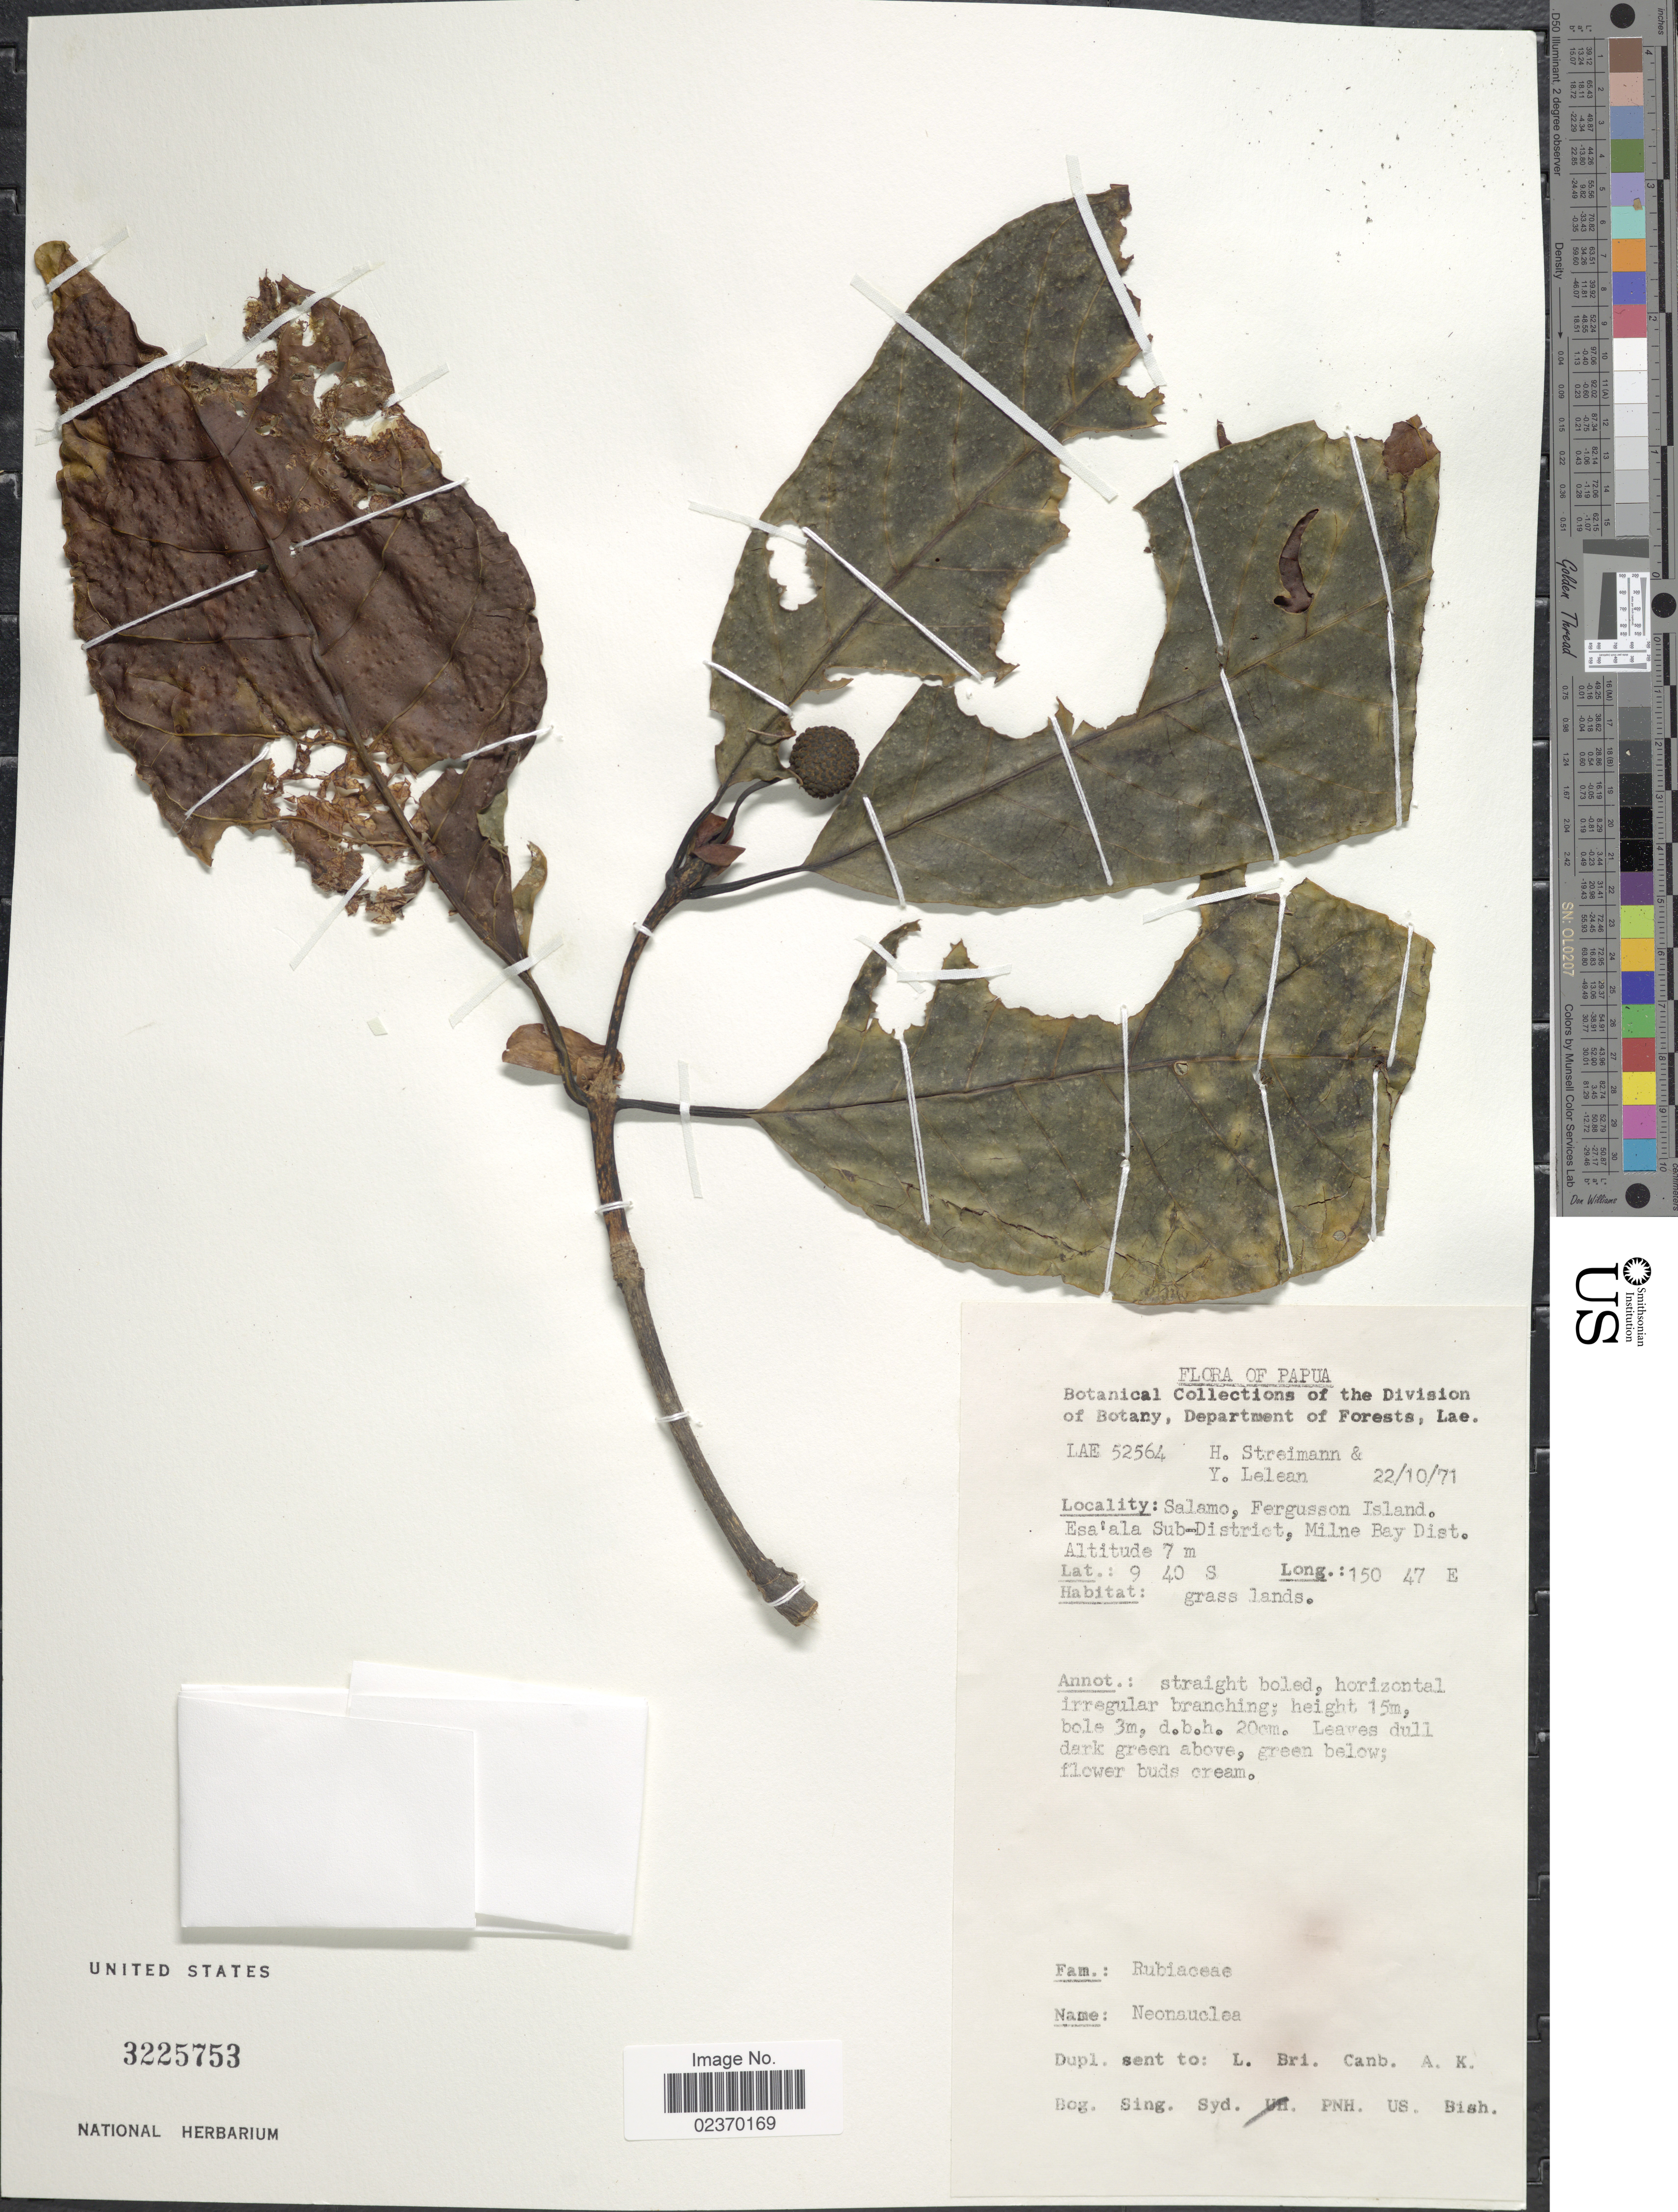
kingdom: Plantae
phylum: Tracheophyta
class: Magnoliopsida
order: Gentianales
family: Rubiaceae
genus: Neonauclea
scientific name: Neonauclea sp.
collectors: H. Streimann & Y. Lelean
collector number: LAE 52564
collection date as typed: Transcribed d/m/y: 22/10/71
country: Papua New Guinea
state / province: Milne Bay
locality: Salamo, Fergusson Island. Esa'ala Sub-District, Milne Bay Dist, grasslands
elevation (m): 7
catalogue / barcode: US 3225753